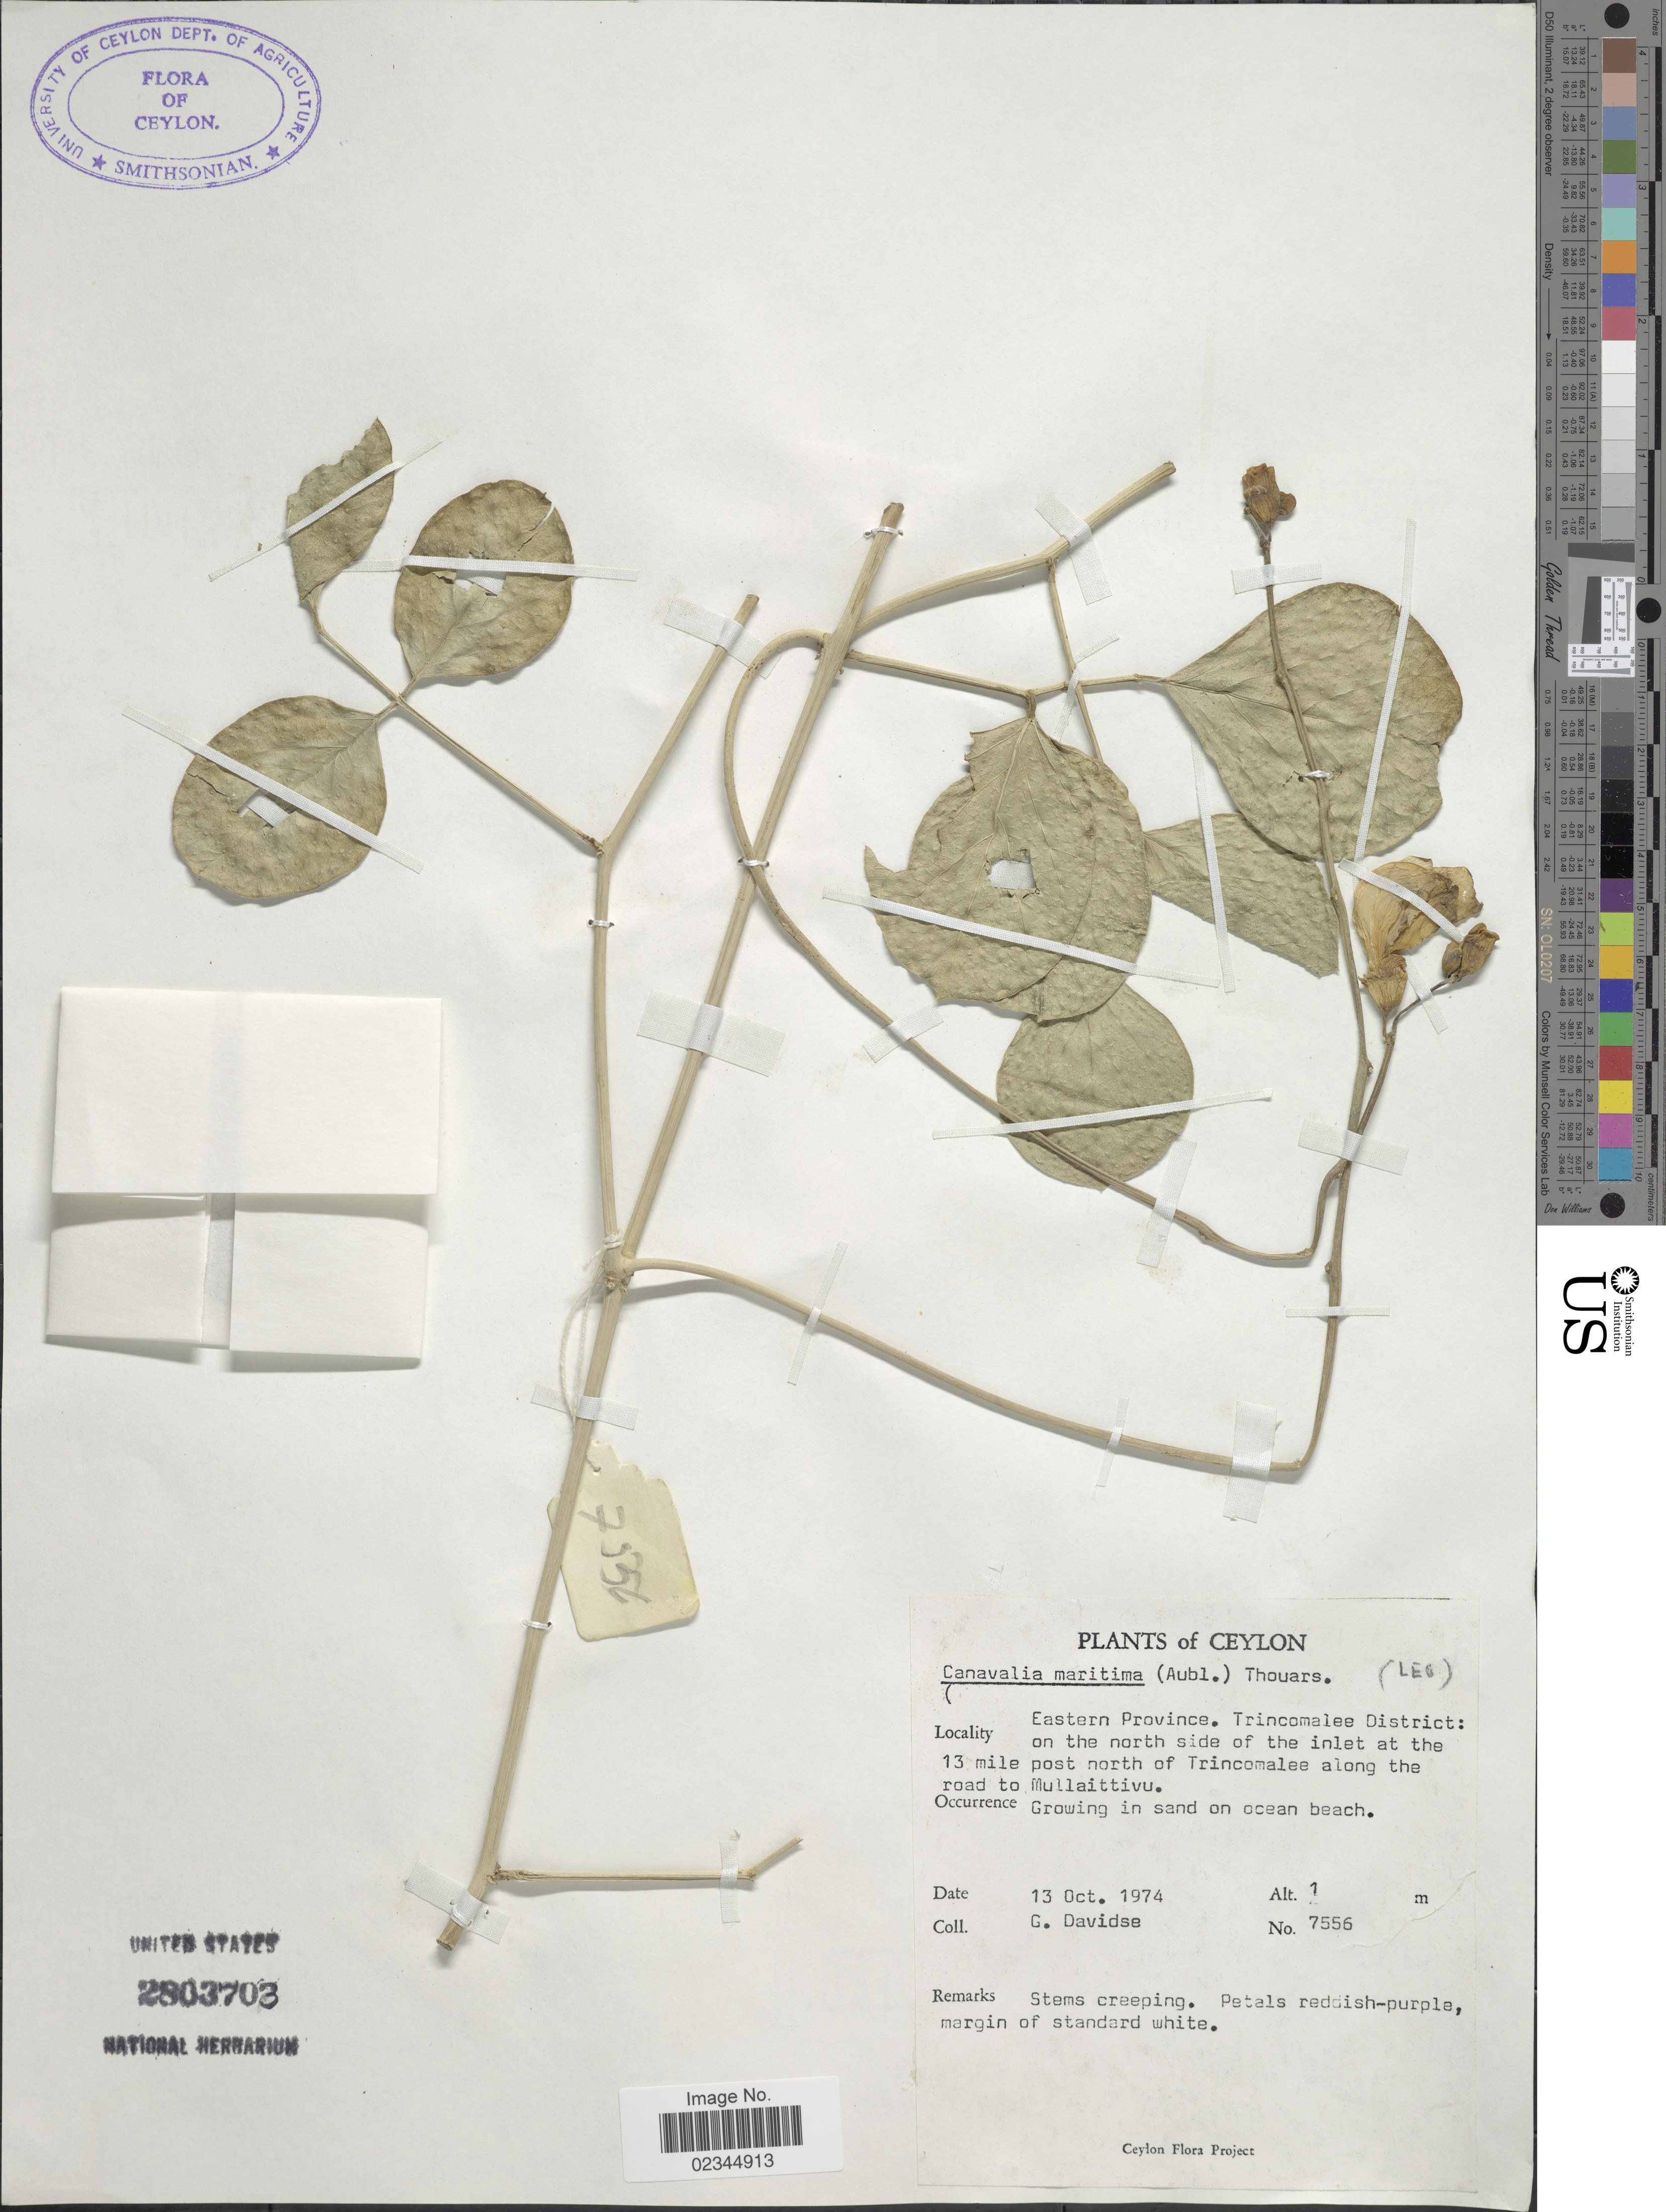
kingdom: Plantae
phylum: Tracheophyta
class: Magnoliopsida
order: Fabales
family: Fabaceae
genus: Canavalia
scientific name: Canavalia rosea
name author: (Sw.) DC.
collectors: G. Davidse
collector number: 7556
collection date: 1974-10-13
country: Sri Lanka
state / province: Eastern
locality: Ceylon, Trincomalee District, on the north side of the inlet at the 13 mile post north of Trincomalee along the road to Mullaittivu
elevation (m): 1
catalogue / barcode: US 2803703